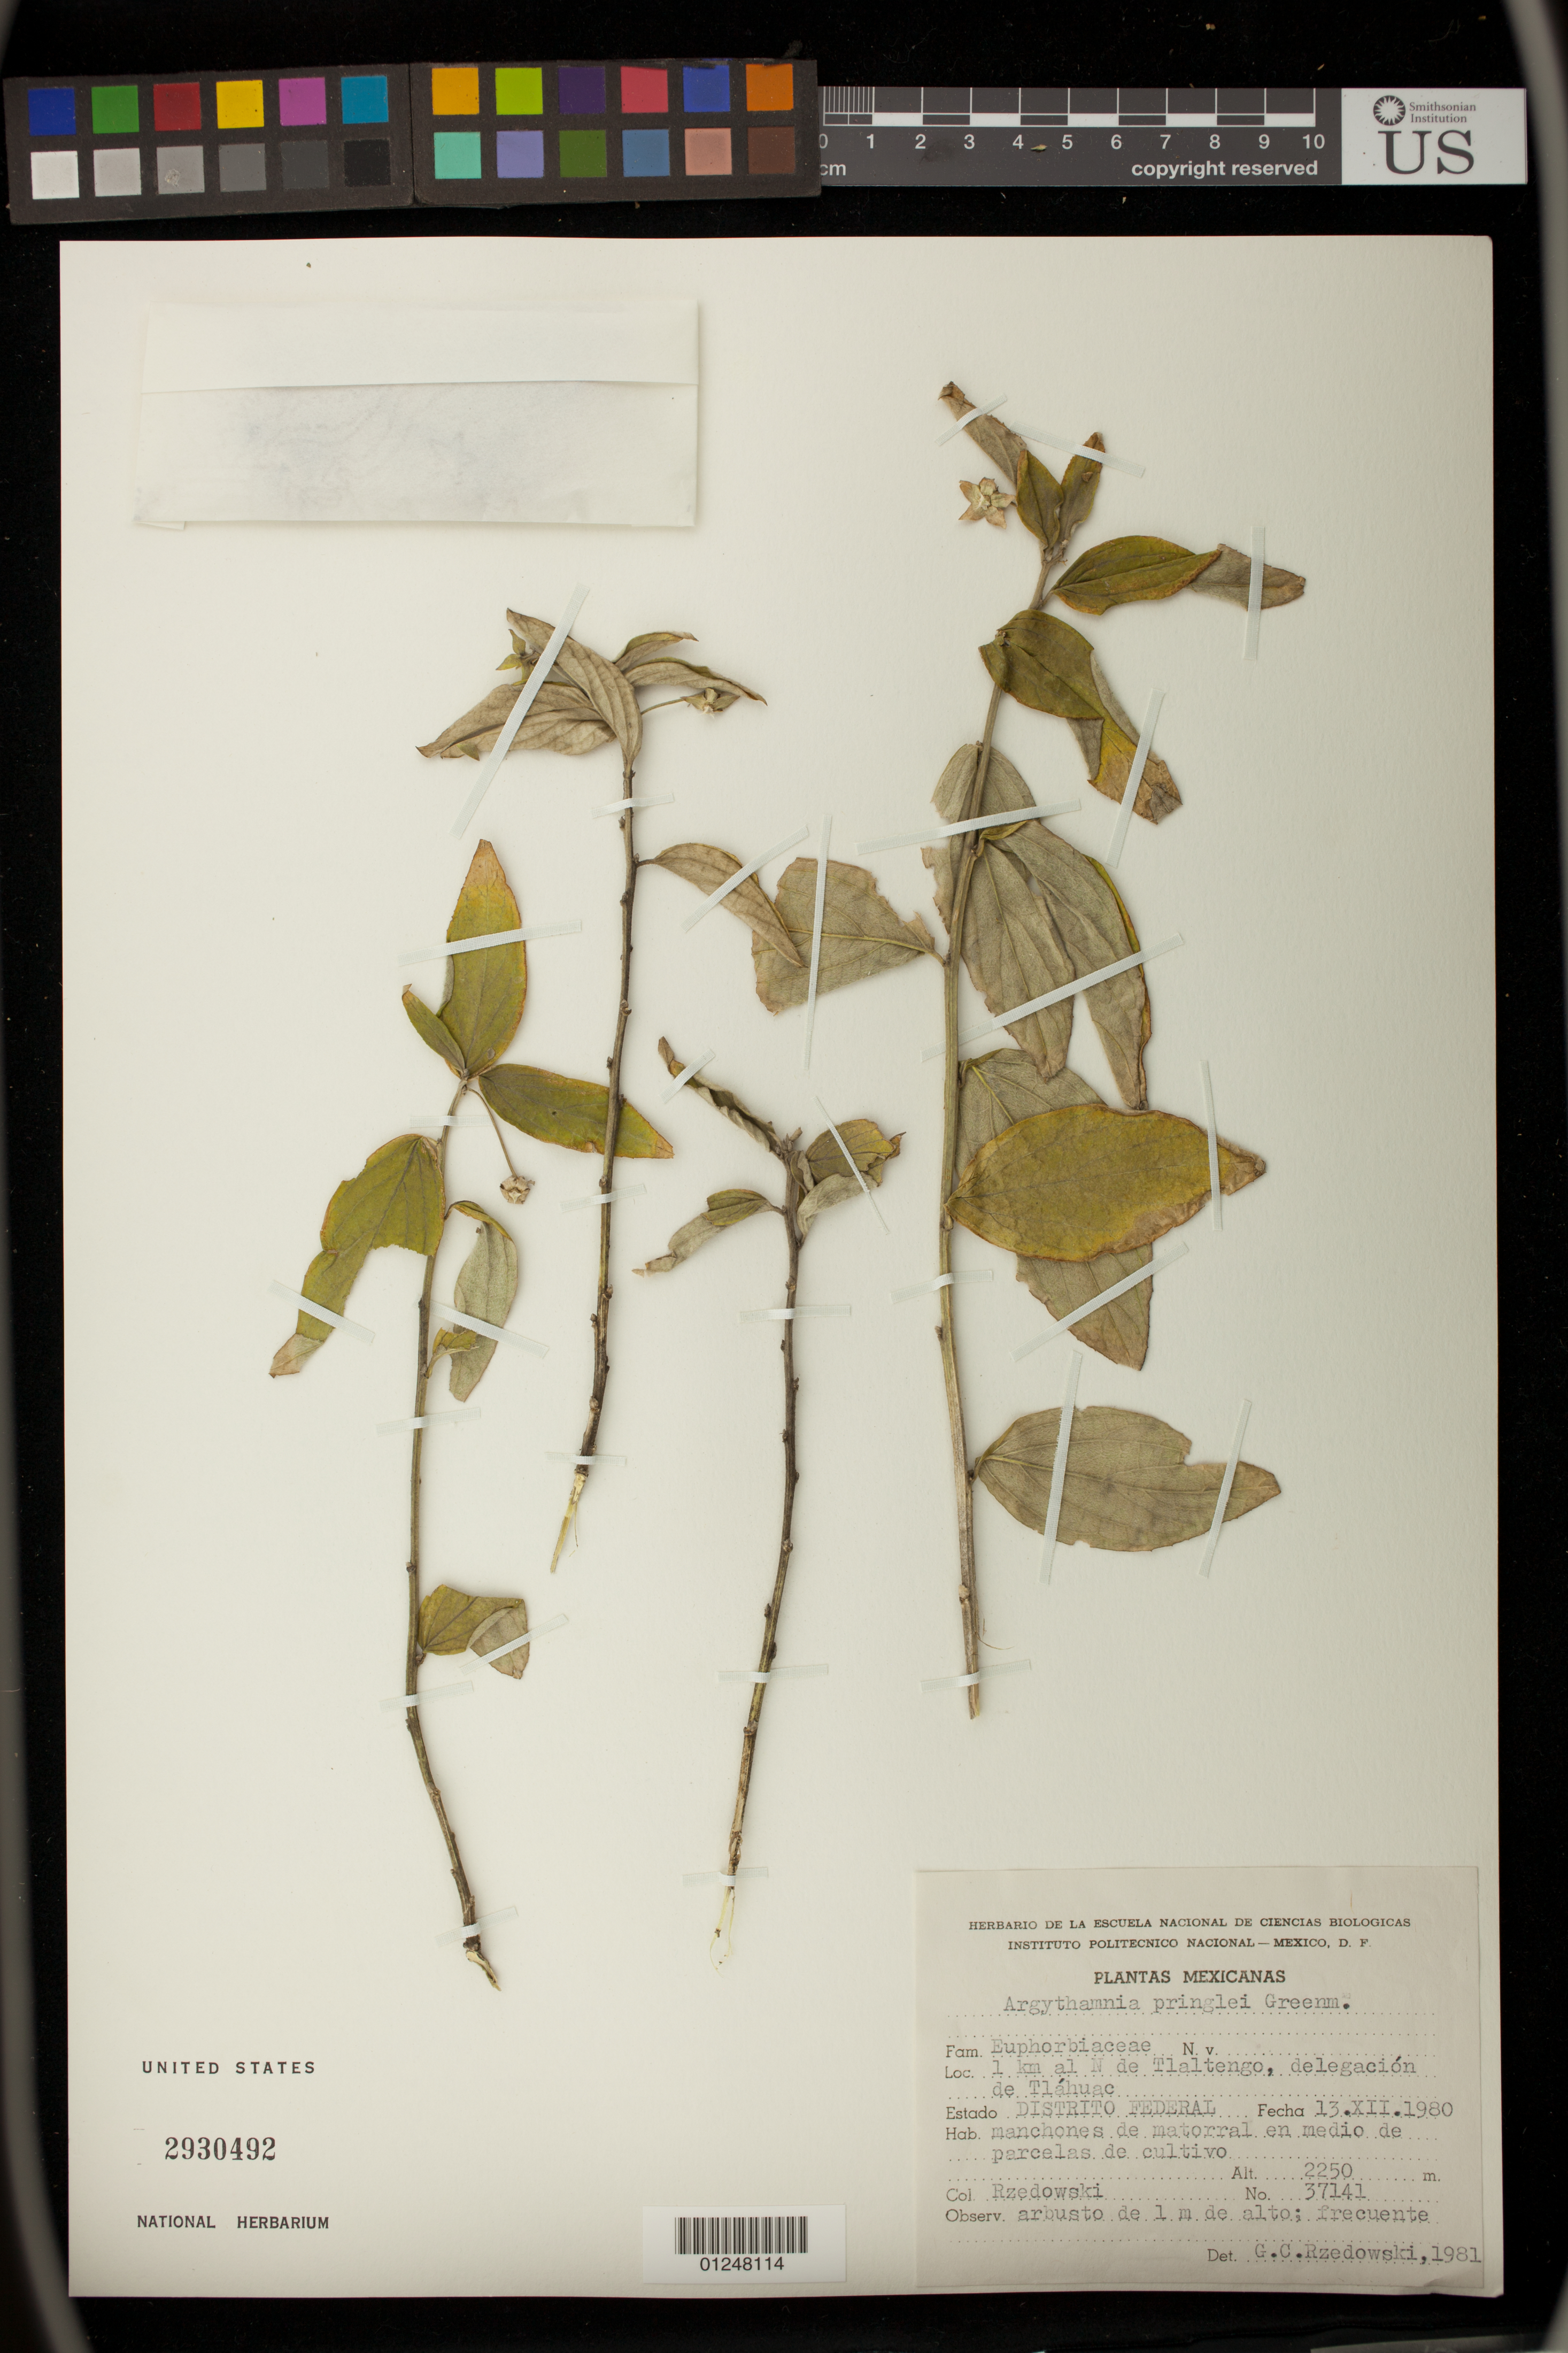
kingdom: Plantae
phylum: Tracheophyta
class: Magnoliopsida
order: Malpighiales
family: Euphorbiaceae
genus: Ditaxis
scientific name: Ditaxis pringlei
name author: (Greenm.) Pax & K. Hoffm.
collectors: Rzedowski, --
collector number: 37141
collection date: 1980-12-13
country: Mexico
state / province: Distrito Federal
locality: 1 km al N de Tlaltengo, delgaci=n de Tlßhuac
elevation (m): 2250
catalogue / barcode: US 2930492